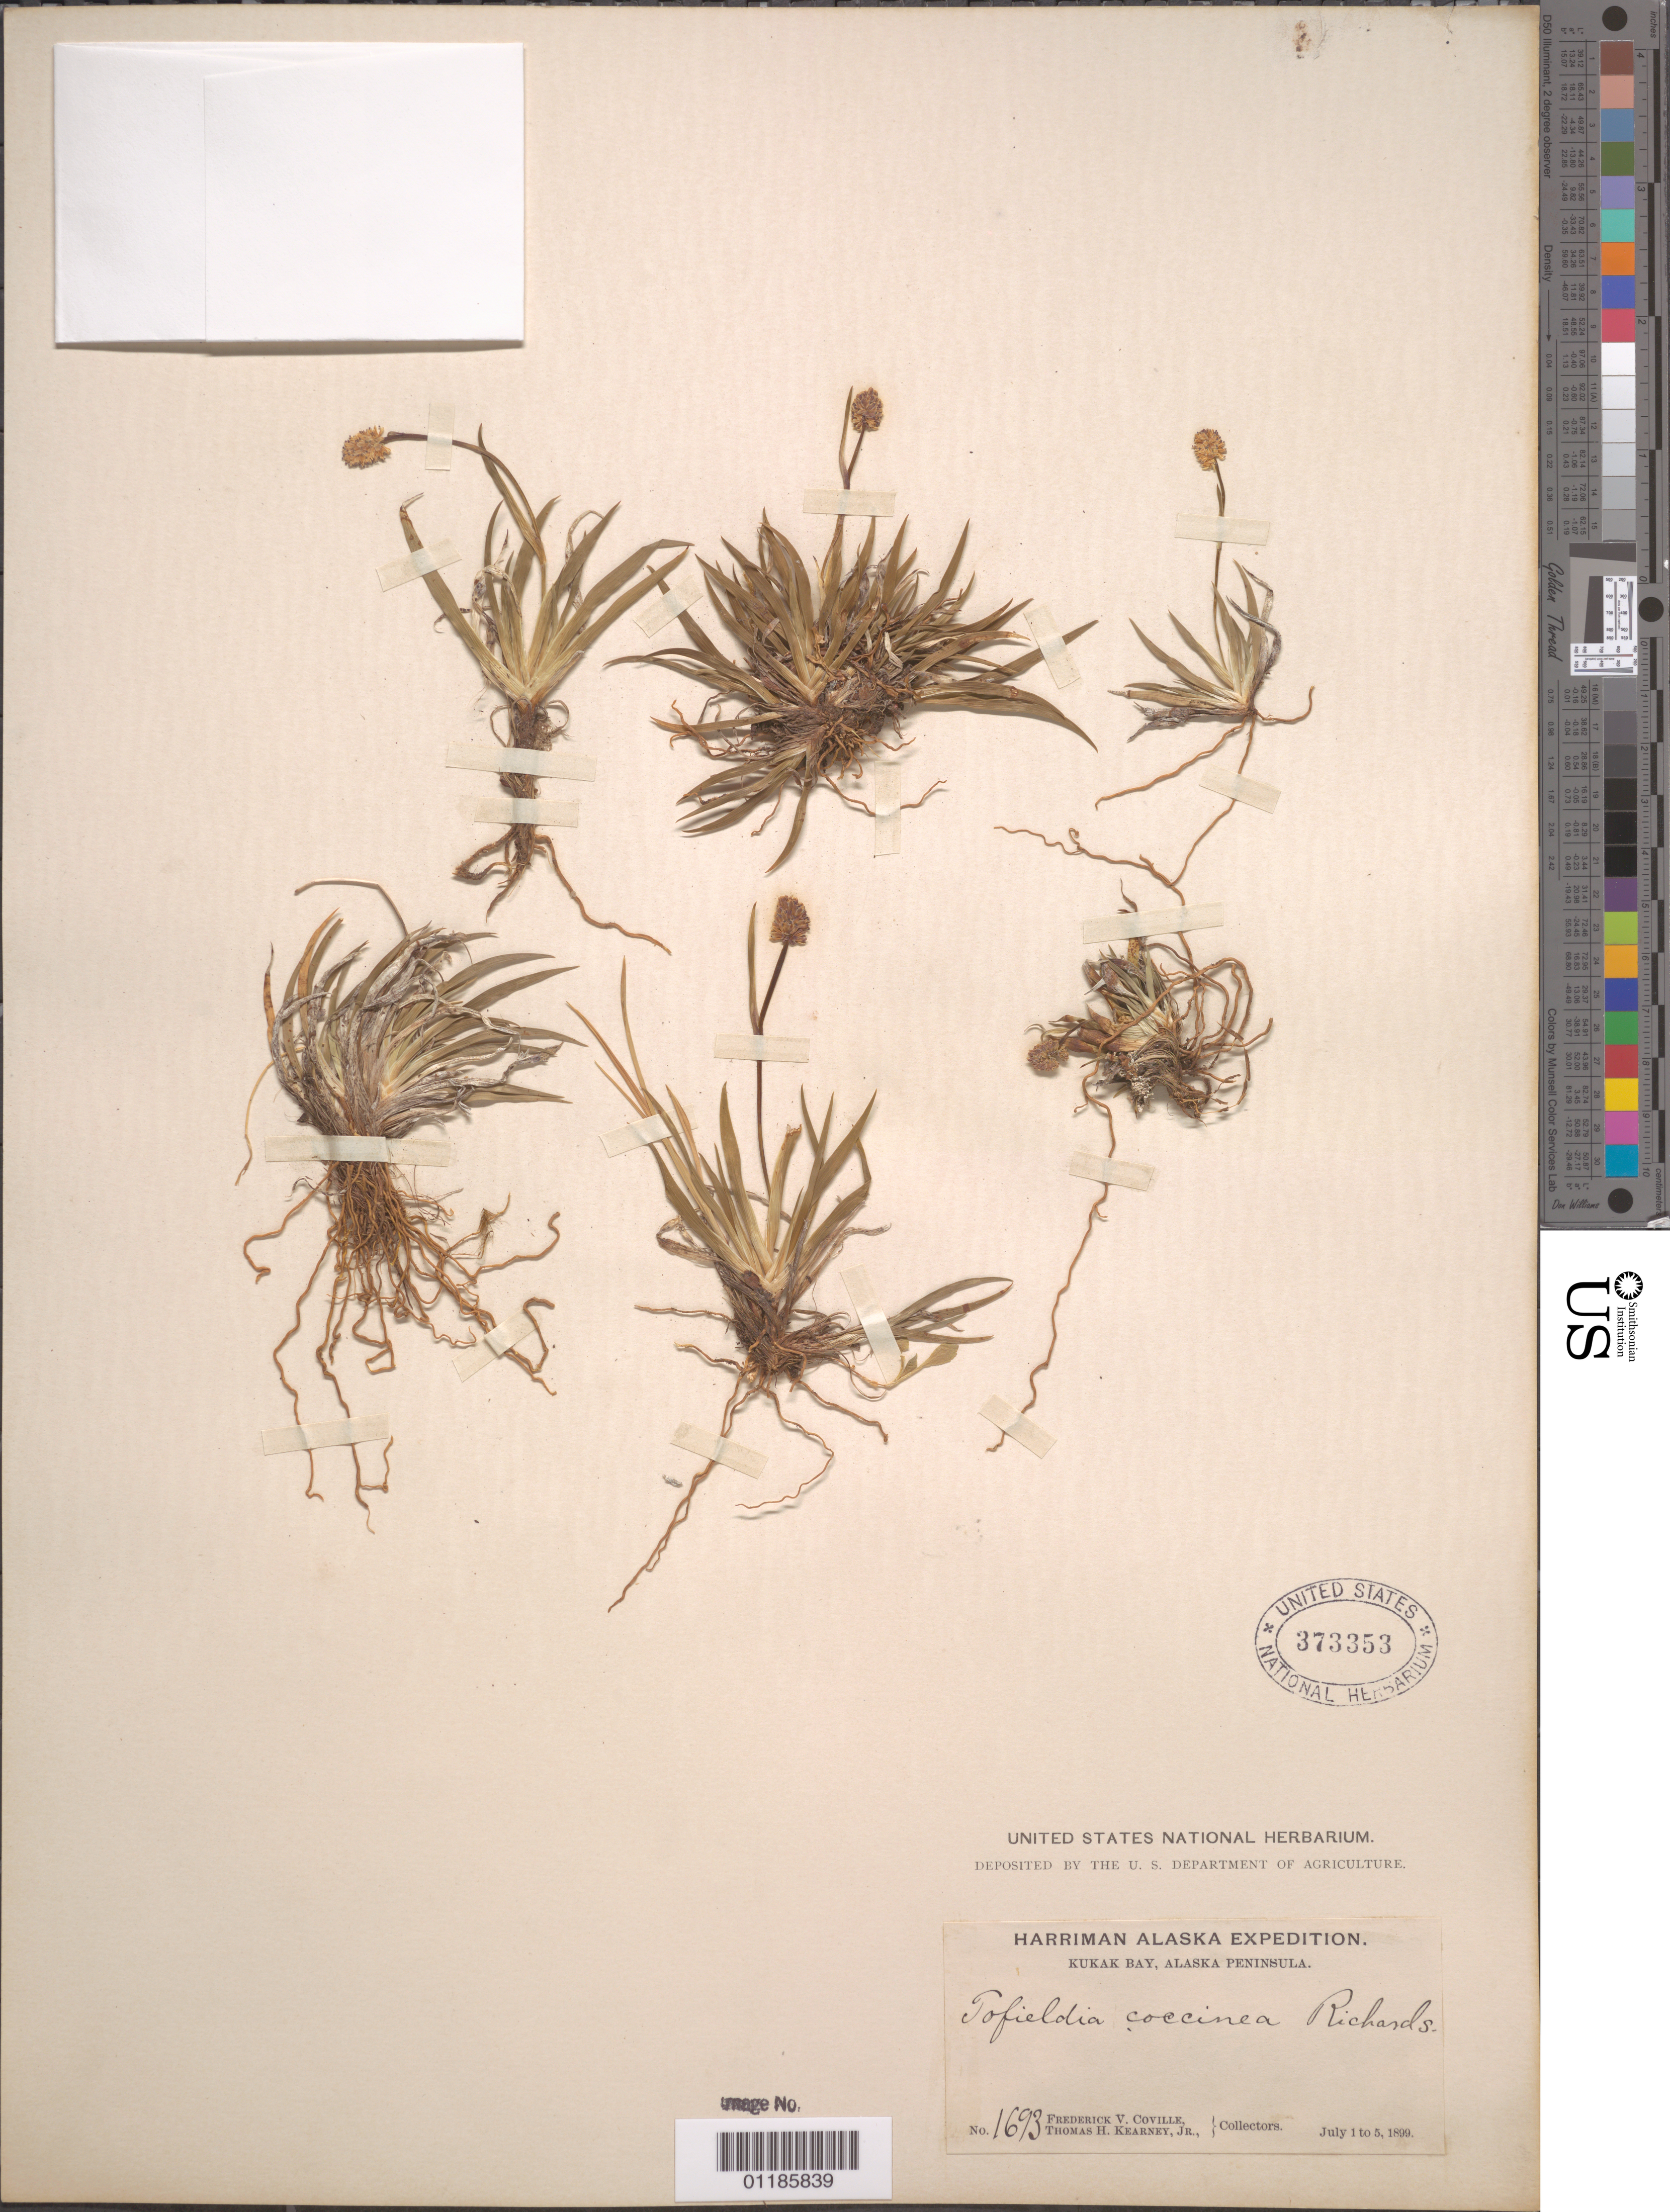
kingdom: Plantae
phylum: Tracheophyta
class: Liliopsida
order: Alismatales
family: Tofieldiaceae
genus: Tofieldia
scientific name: Tofieldia coccinea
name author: Richardson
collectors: F. V. Coville & T. H. Kearney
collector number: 1693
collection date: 1899-07-01/1899-07-05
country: United States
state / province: Alaska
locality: Kukak Bay, Alaska Peninsula.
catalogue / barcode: US 373353